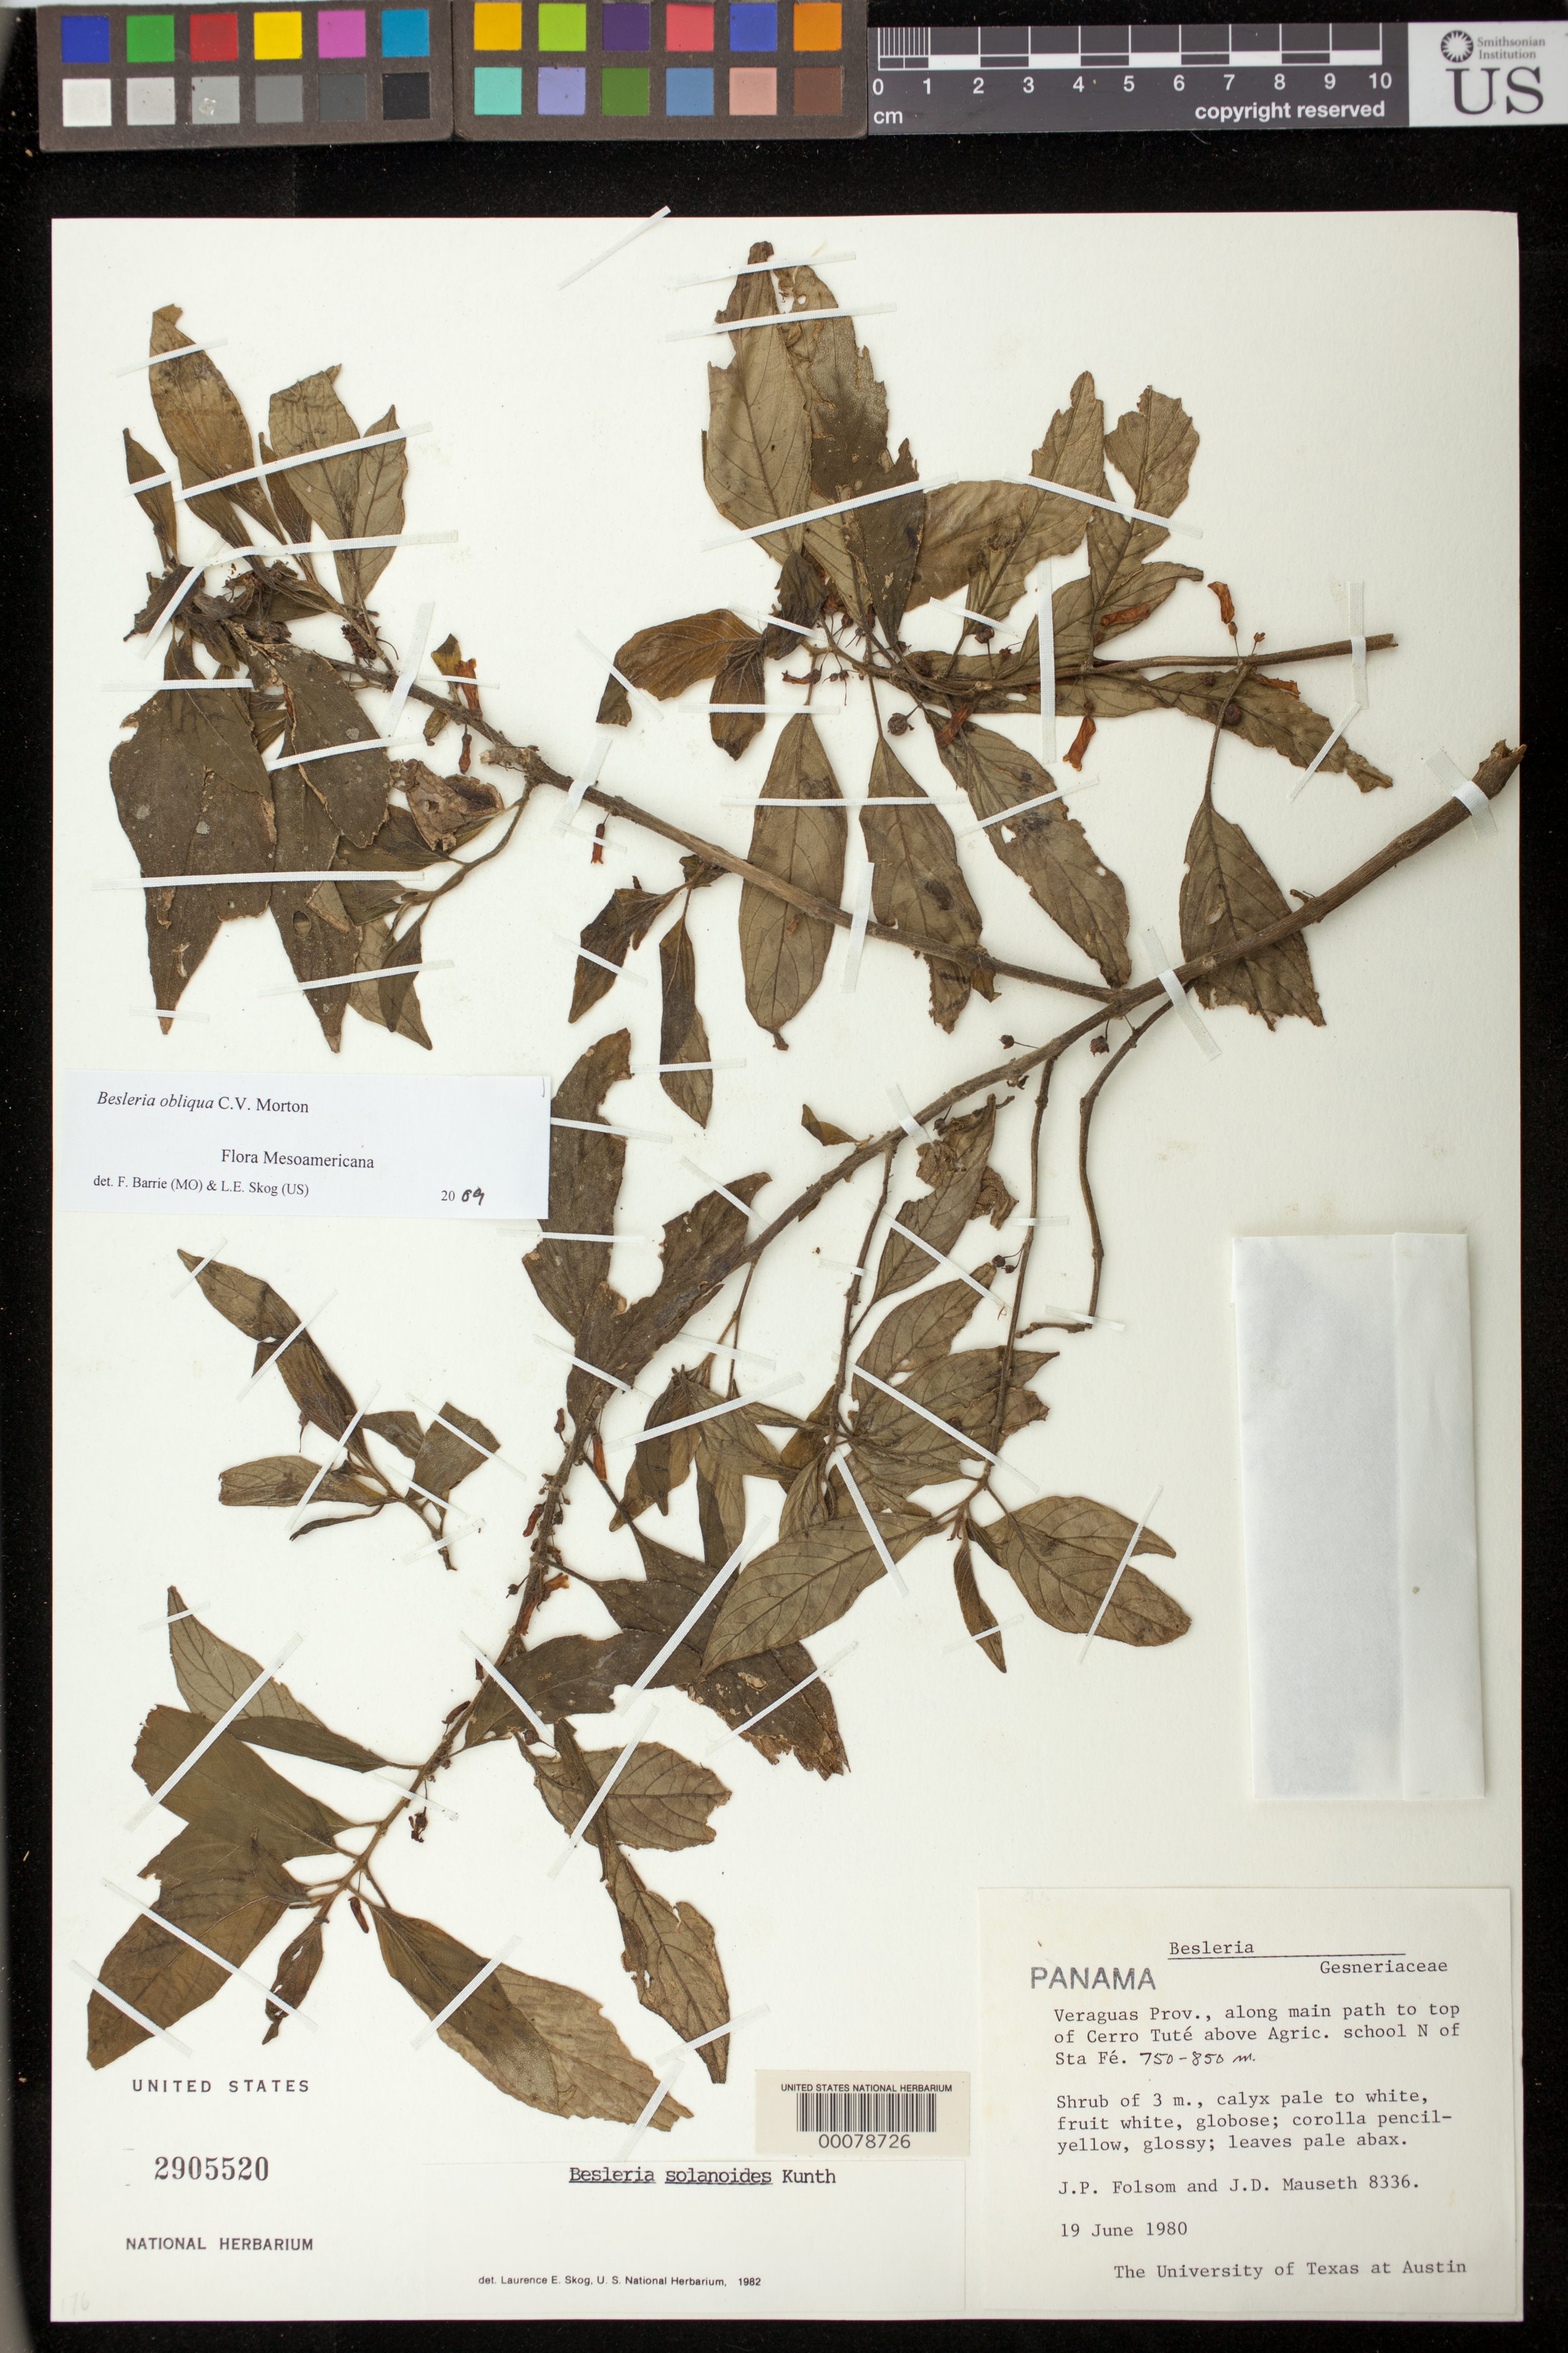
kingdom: Plantae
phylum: Tracheophyta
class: Magnoliopsida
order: Lamiales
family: Gesneriaceae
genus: Besleria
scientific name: Besleria obliqua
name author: C.V. Morton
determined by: Barrie, F. R.; Skog, Laurence E.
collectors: J. P. Folsom & J. Mauseth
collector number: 8336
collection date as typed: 19 Jun 1980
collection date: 1980-06-19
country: Panama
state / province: Veraguas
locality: Veraguas Prov., along main path to top of Cerro Tuté above Agric. school N of Sta. Fé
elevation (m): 750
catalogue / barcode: US 2905520